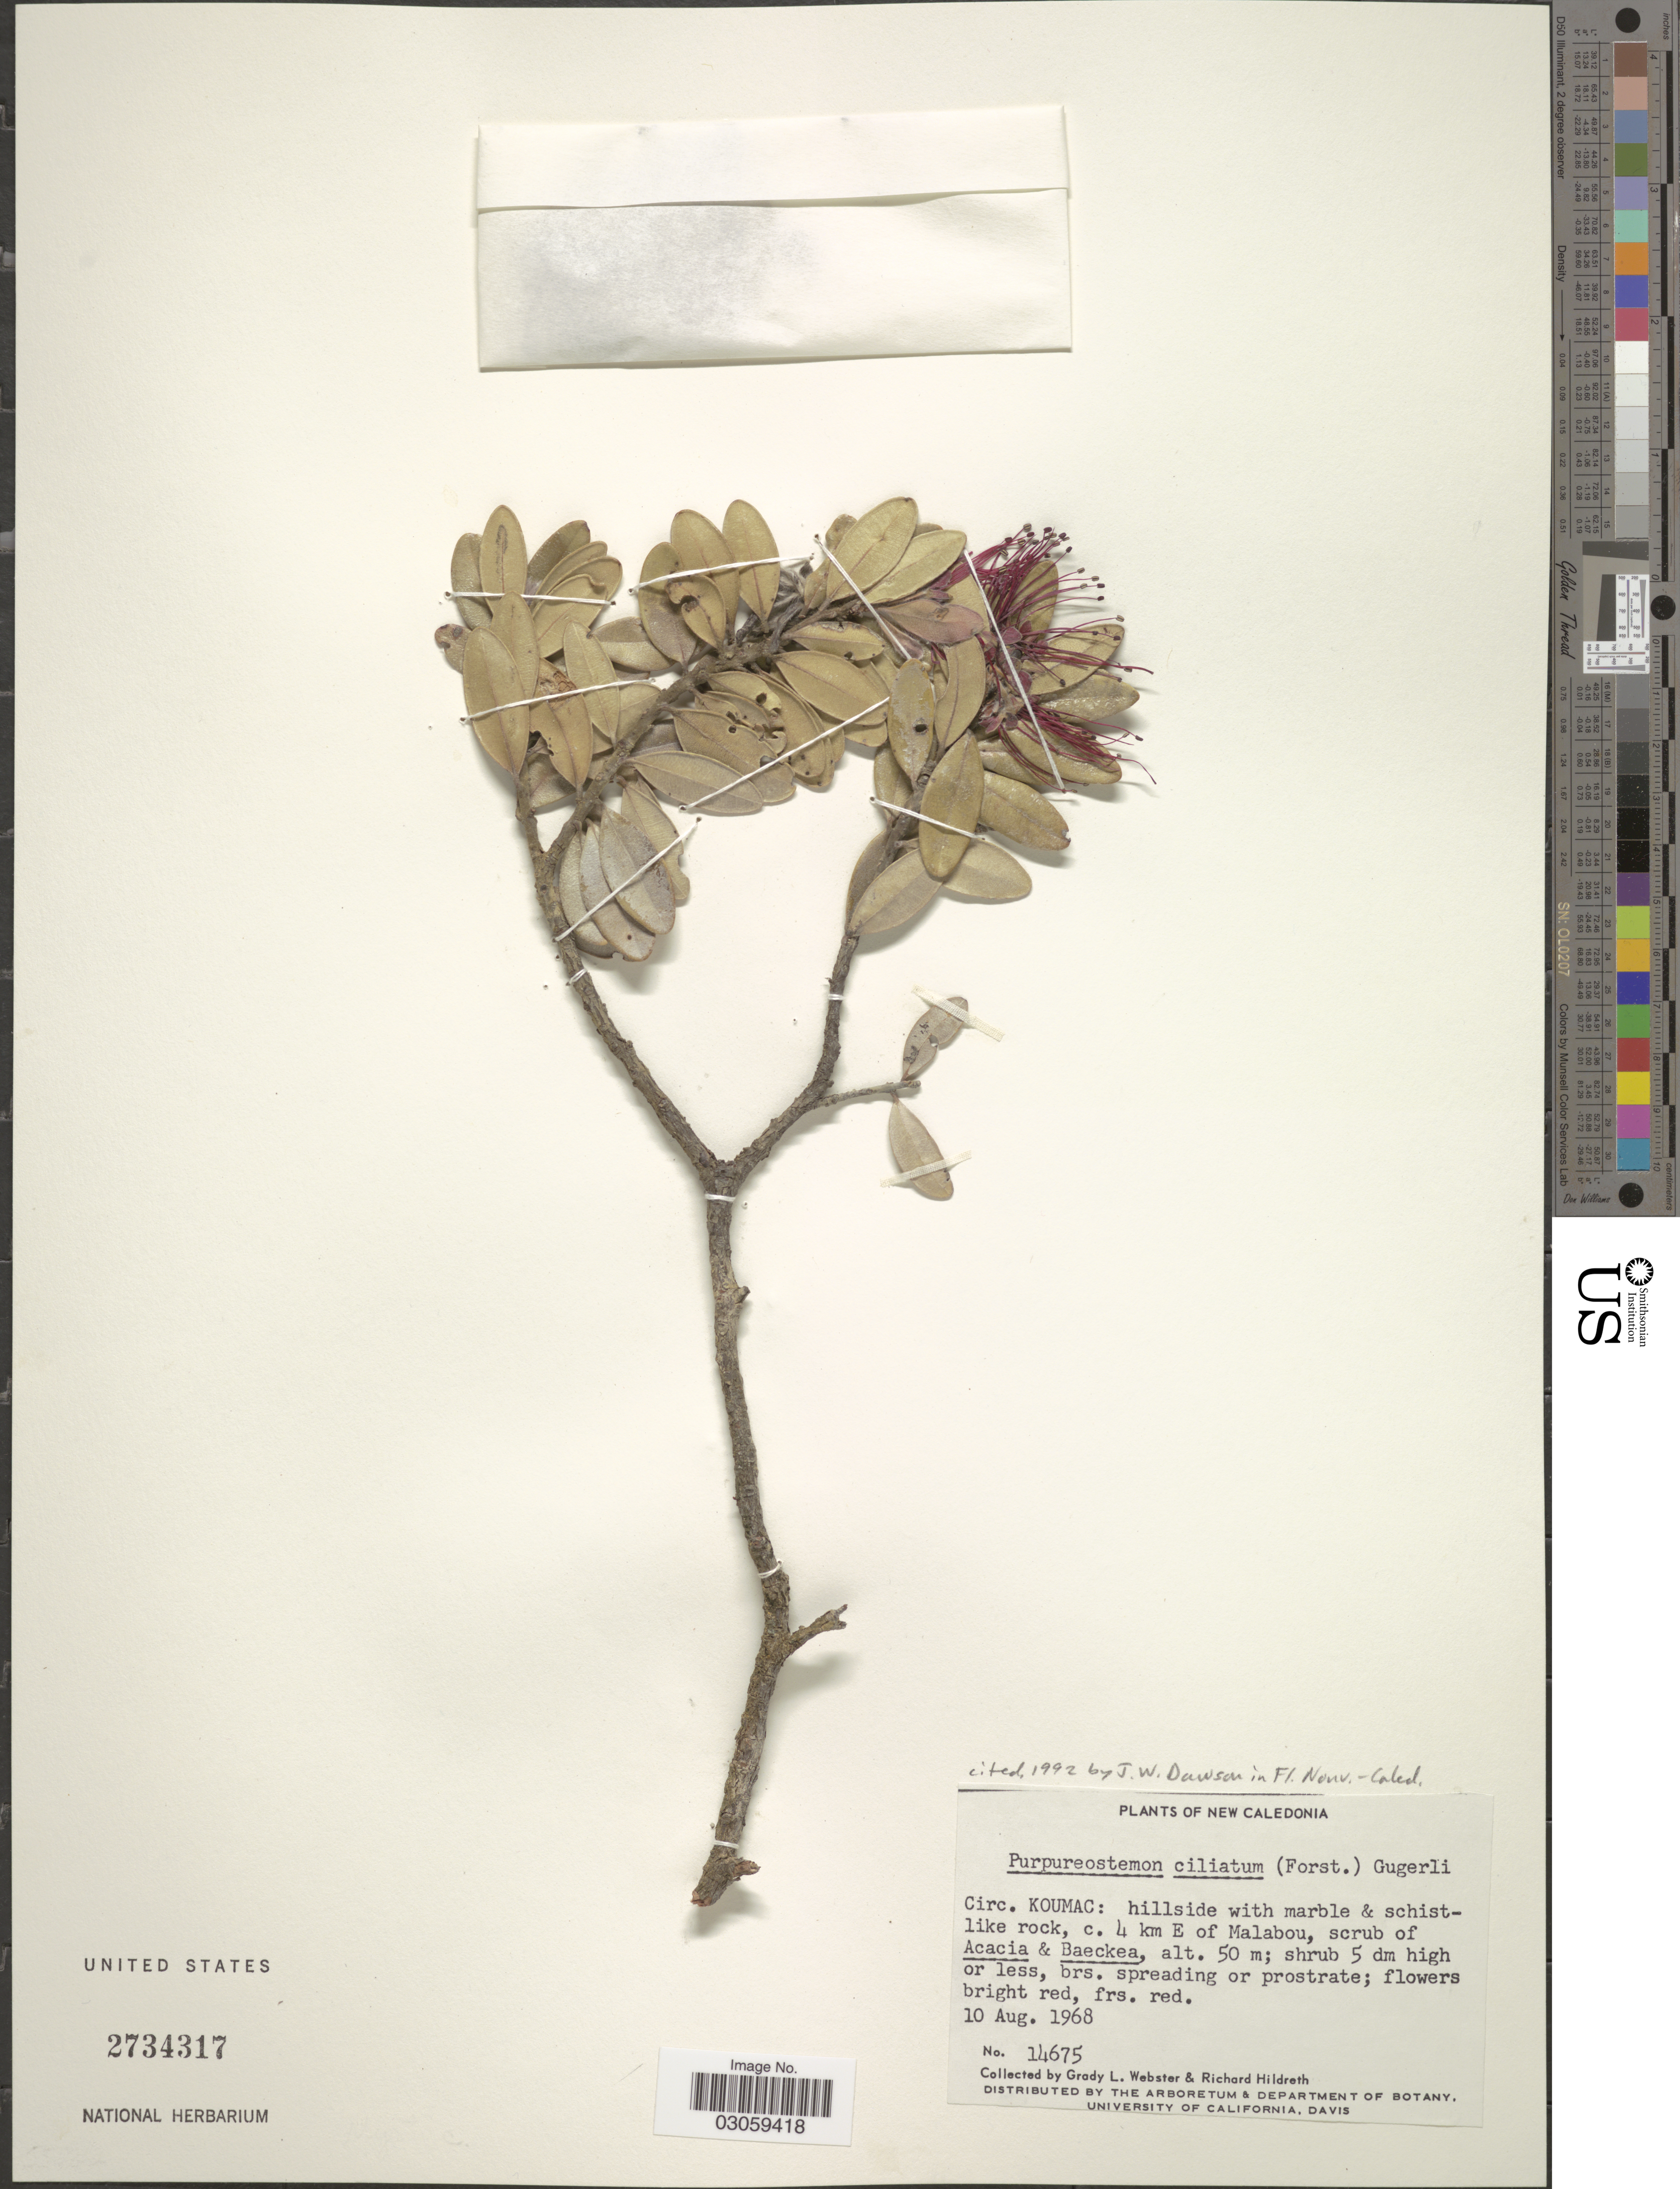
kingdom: Plantae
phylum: Tracheophyta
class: Magnoliopsida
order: Myrtales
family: Myrtaceae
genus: Purpureostemon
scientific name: Purpureostemon ciliatus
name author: (J. Forst. & G. Forst.) Gugerli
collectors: G. L. Webster & R. Hildreth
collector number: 14675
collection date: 1968-08-10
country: New Caledonia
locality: Circ. Koumac: hillside with marble & schistlike rock, c. 4 km E of Malabou.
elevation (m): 50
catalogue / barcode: US 2734317